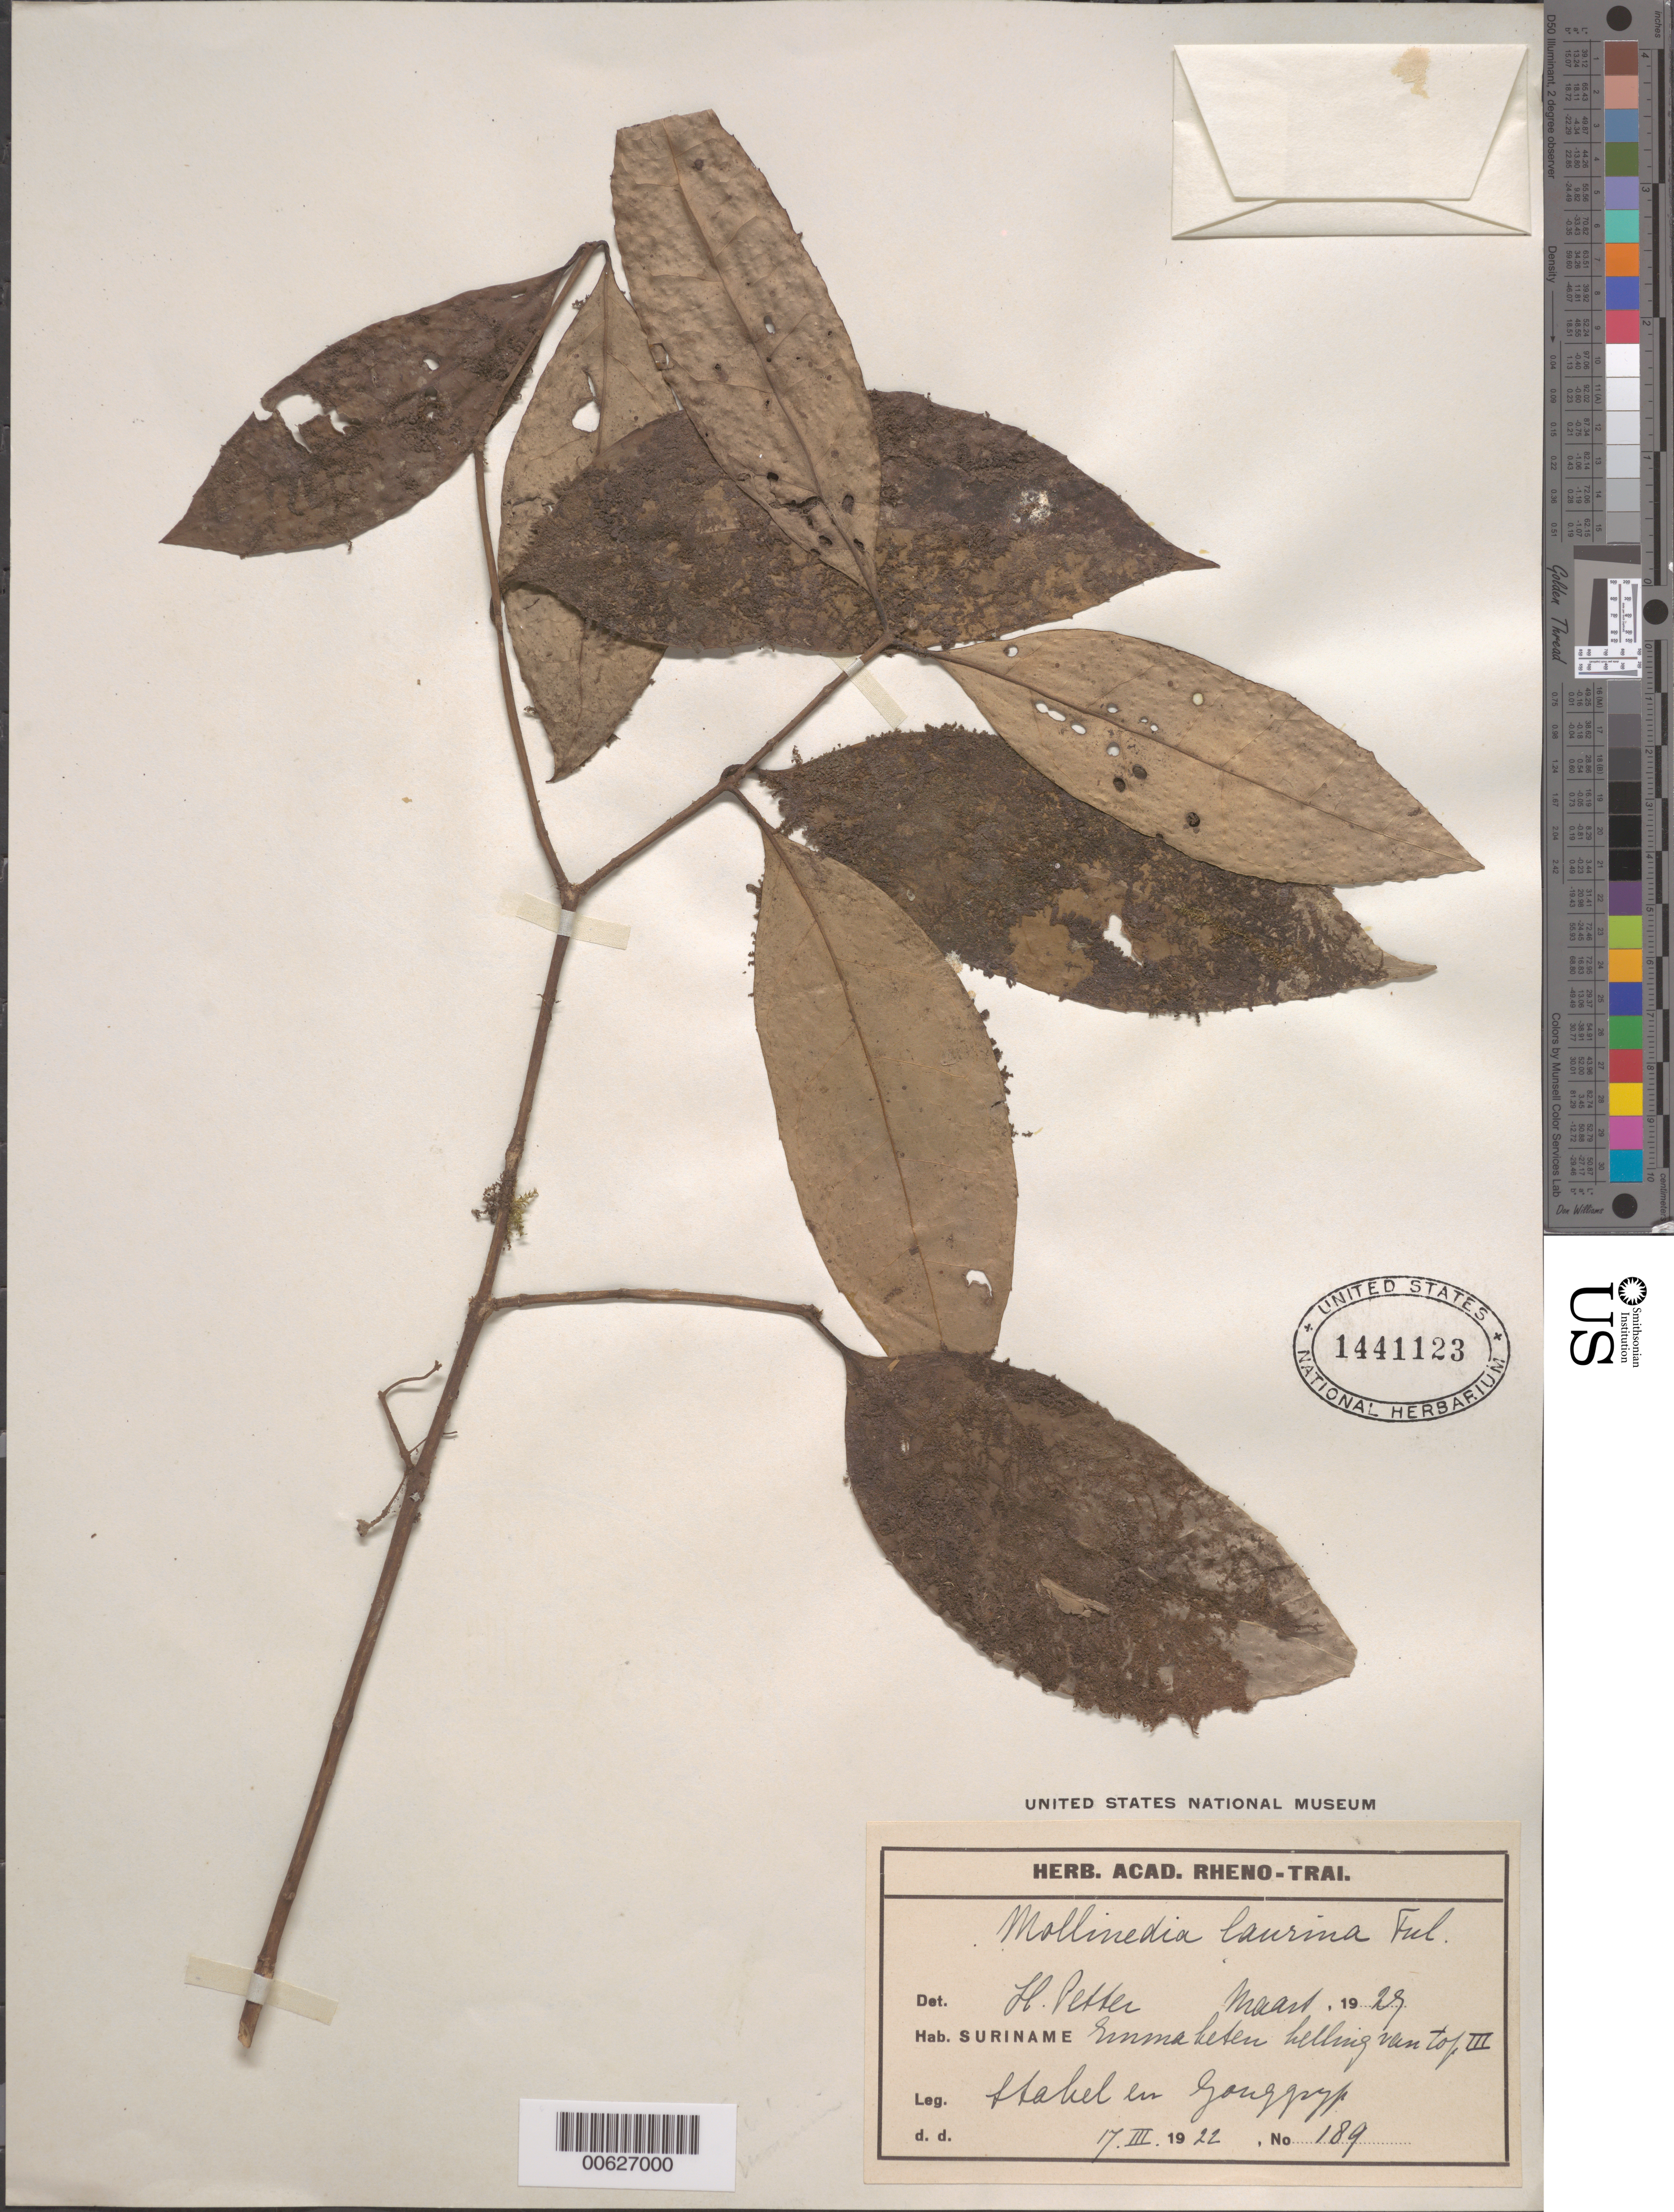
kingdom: Plantae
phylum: Tracheophyta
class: Magnoliopsida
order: Laurales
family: Monimiaceae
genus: Mollinedia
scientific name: Mollinedia laurina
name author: Tul.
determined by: Petter, H.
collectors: G. Stahel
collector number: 189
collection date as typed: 17-Mar-22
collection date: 1922-03-17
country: Suriname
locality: Immaheten [Emmaketen?] belling van top III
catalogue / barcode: US 1441123